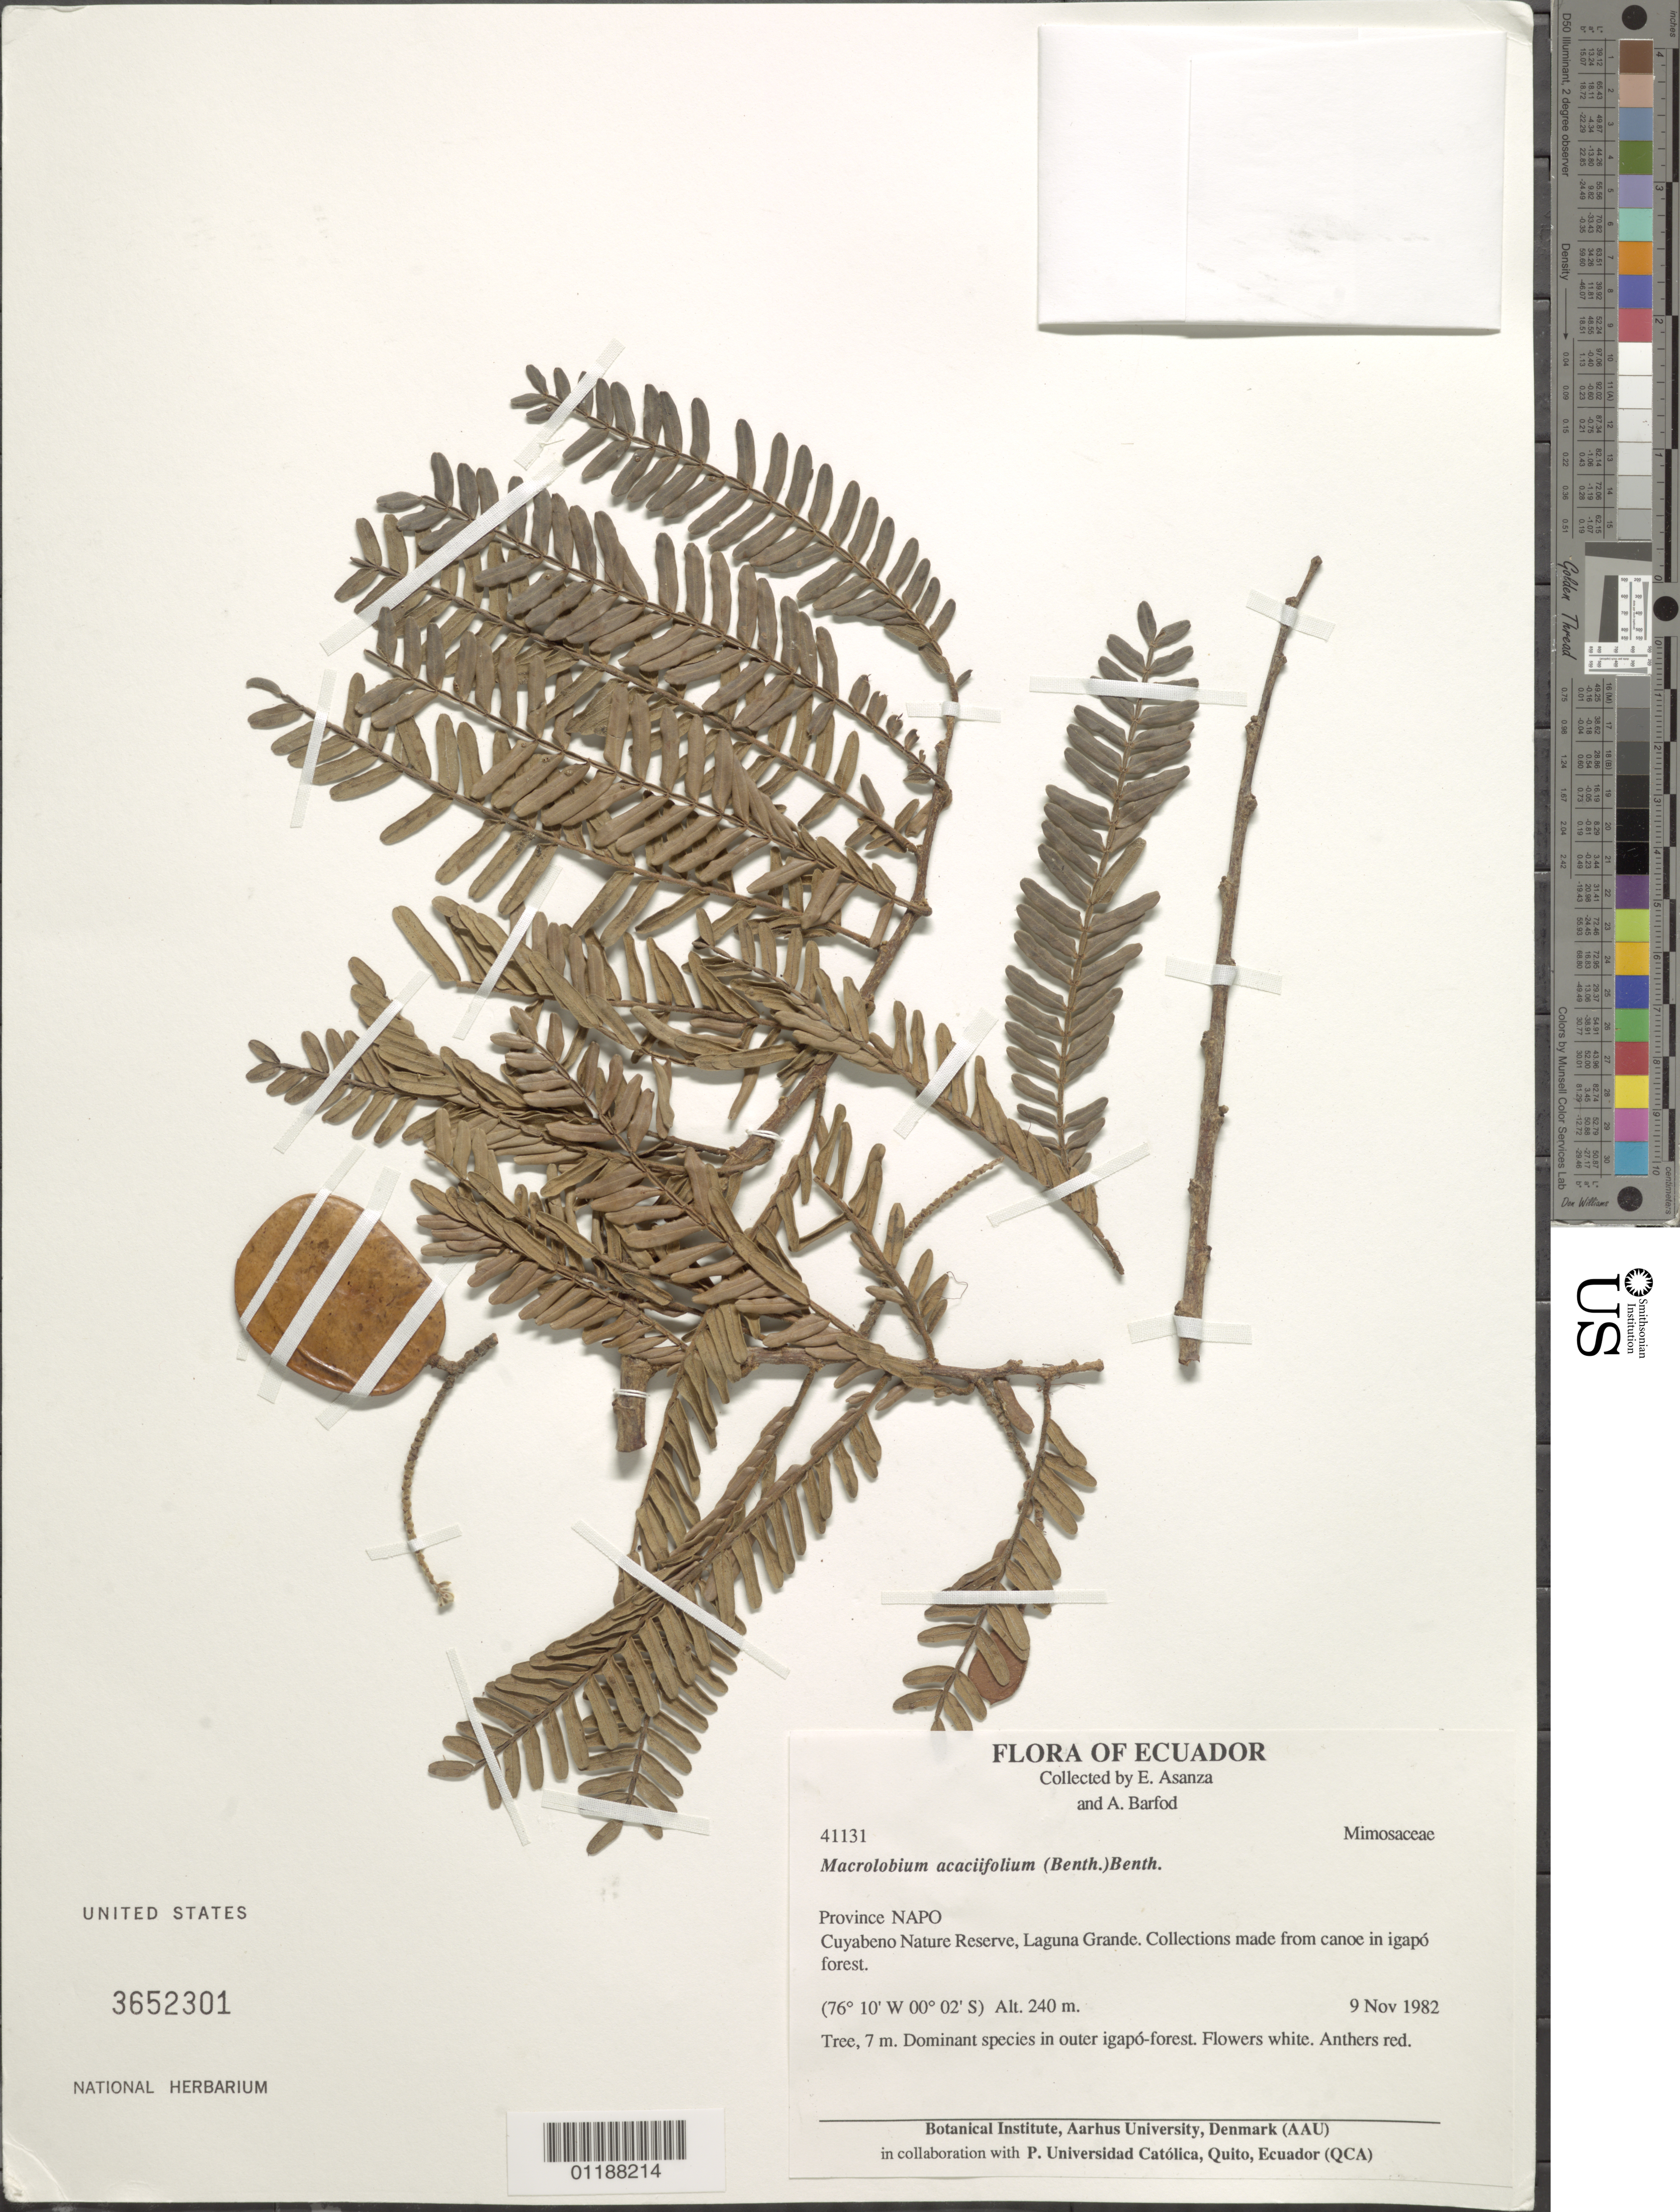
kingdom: Plantae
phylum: Tracheophyta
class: Magnoliopsida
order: Fabales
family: Fabaceae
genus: Macrolobium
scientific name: Macrolobium acaciifolium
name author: (Benth.) Benth.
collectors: E. Asanza C. & A. S, Barfod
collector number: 41131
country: Ecuador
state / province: Napo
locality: Cuyabeno Nature Reserve, Laguna Grande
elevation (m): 240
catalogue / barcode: US 3652301